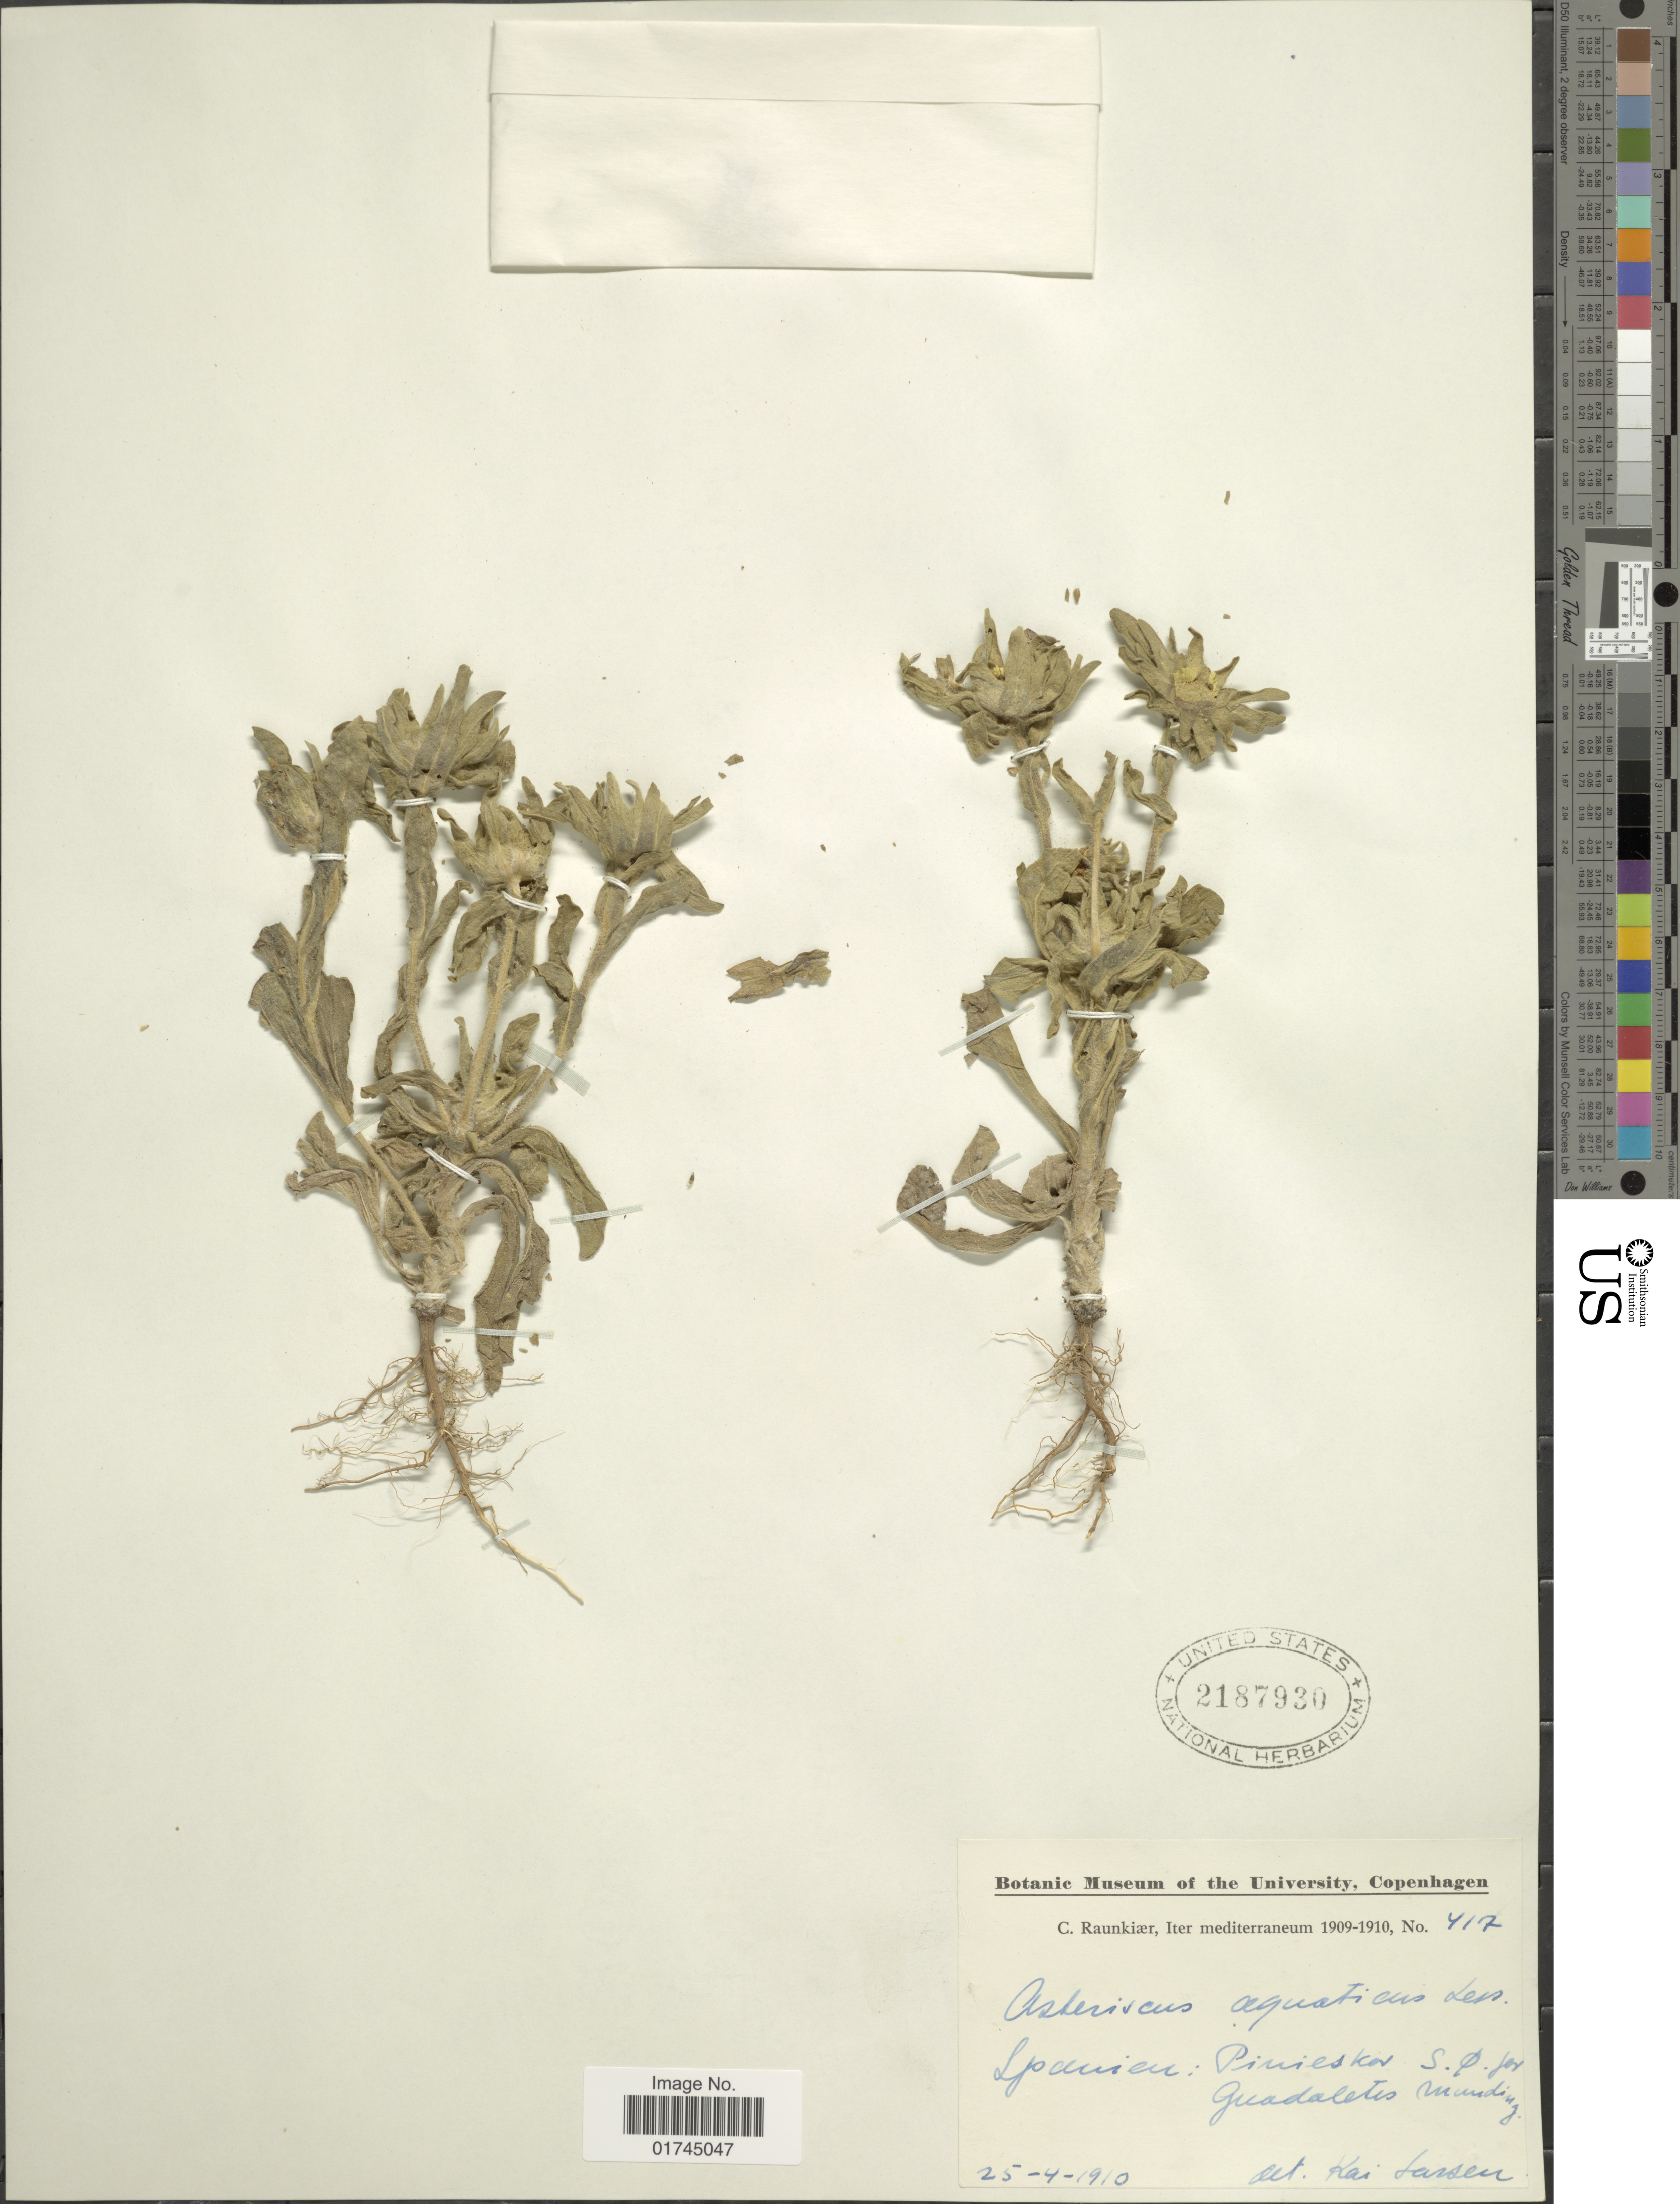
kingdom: Plantae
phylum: Tracheophyta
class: Magnoliopsida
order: Asterales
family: Asteraceae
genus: Nauplius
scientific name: Nauplius aquaticus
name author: (L.) Less.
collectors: C. Raunkiær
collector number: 417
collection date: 1910-04-25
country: Spain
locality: Pinseiskov, Guadaletes.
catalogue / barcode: US 2187930